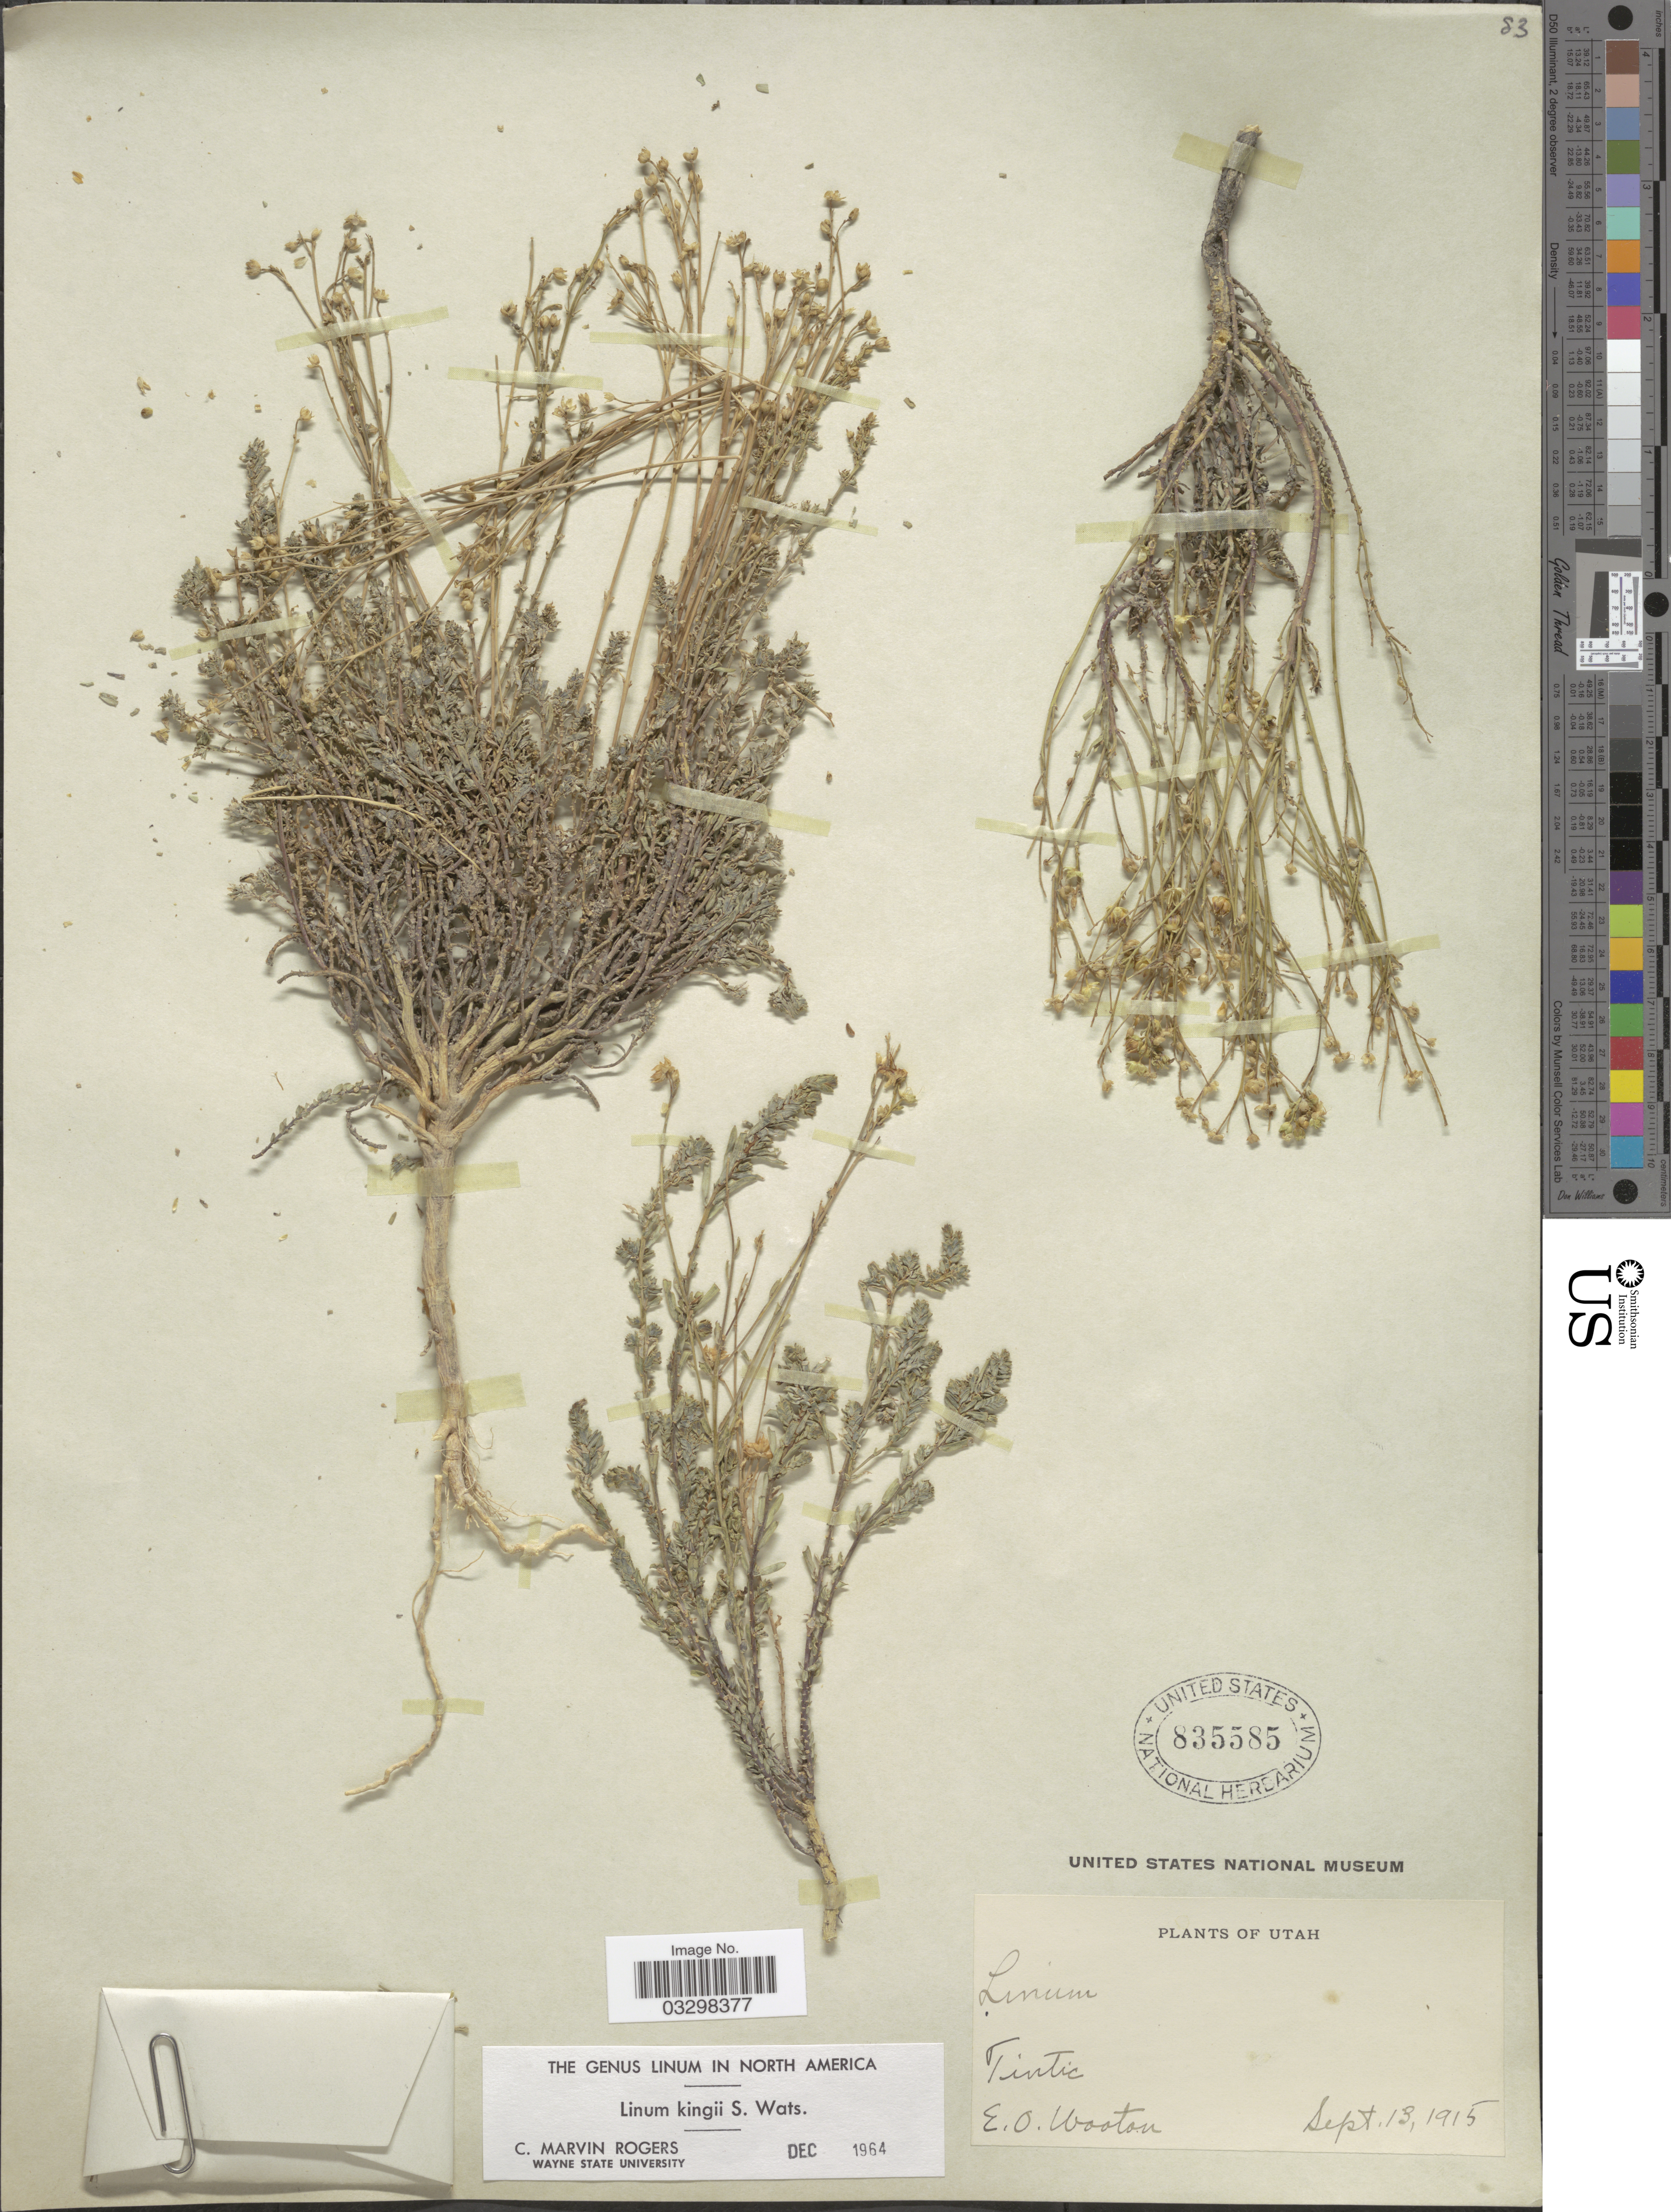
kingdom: Plantae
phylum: Tracheophyta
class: Magnoliopsida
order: Apiales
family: Apiaceae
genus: Selinum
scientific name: Selinum kingii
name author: S. Watson in C. King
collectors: E. O. Wooton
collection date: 1915-09-13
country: United States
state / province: Utah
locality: Tintic.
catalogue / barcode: US 835585